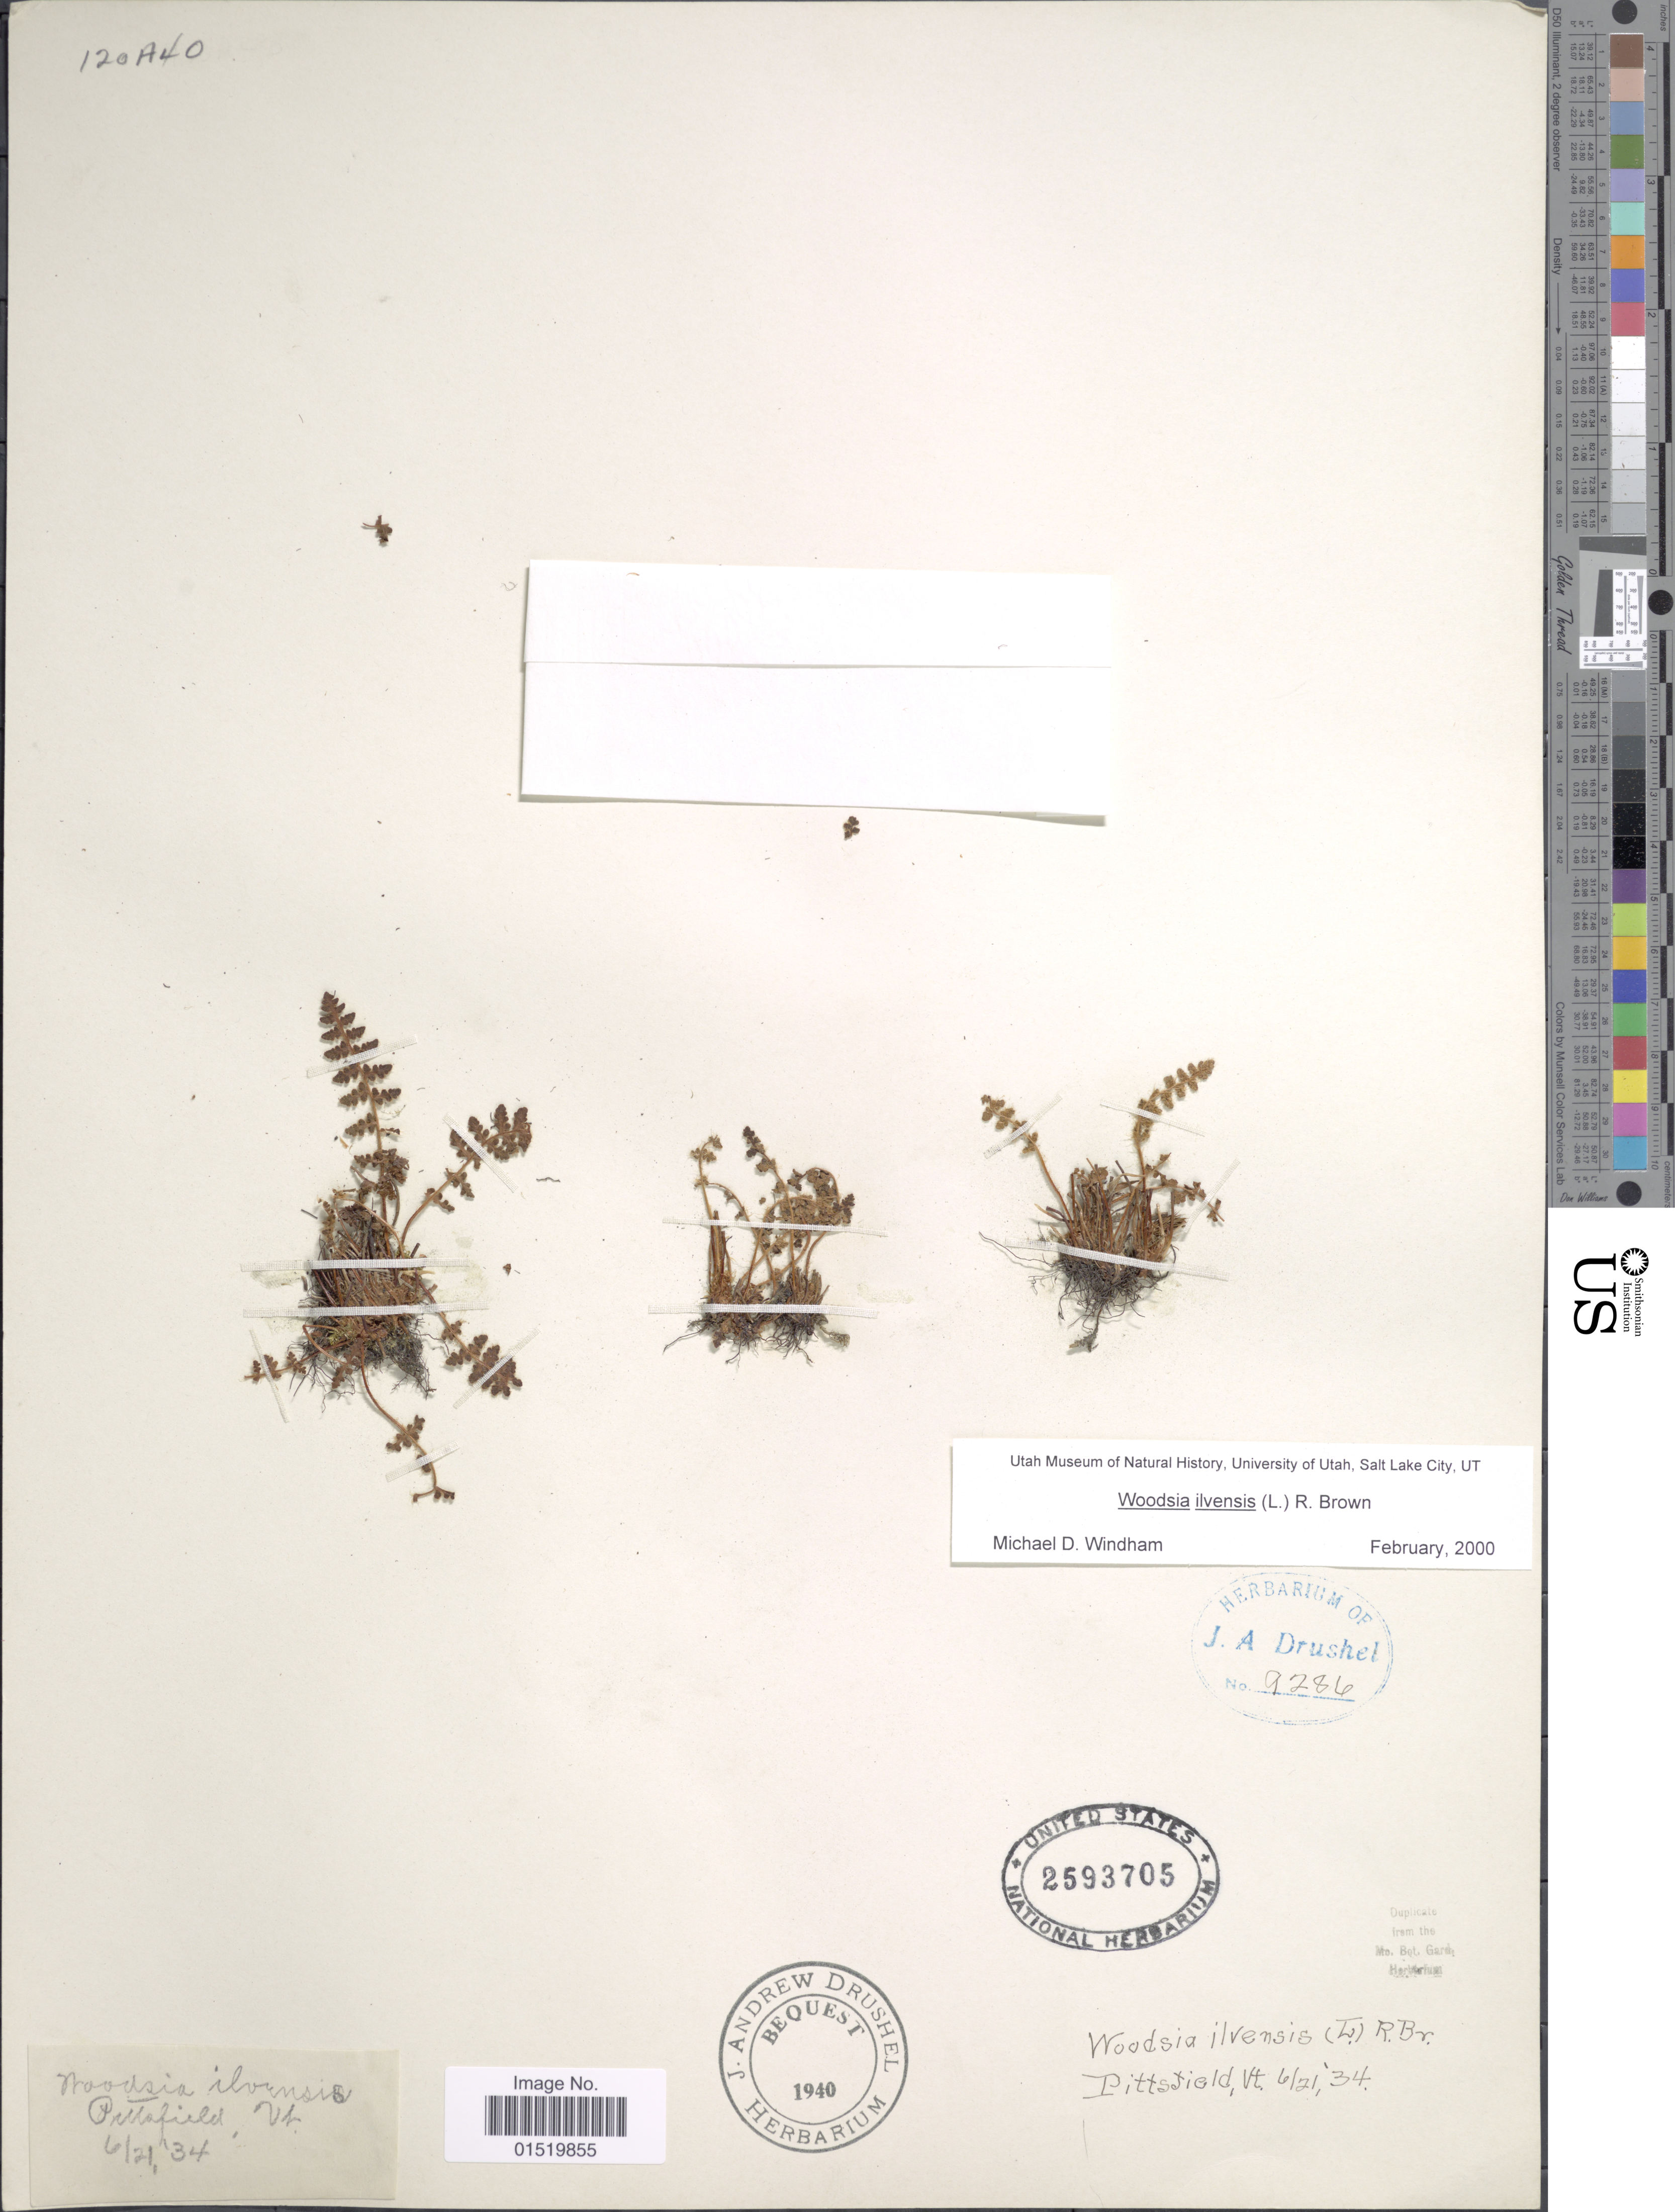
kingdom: Plantae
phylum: Tracheophyta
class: Polypodiopsida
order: Polypodiales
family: Woodsiaceae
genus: Woodsia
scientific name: Woodsia ilvensis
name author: (L.) R. Br.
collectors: J. A. Drushel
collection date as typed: Transcribed d/m/y: 21/6/34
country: United States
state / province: Vermont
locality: Woodside ilvensis, Pellafield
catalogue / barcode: US 2593705